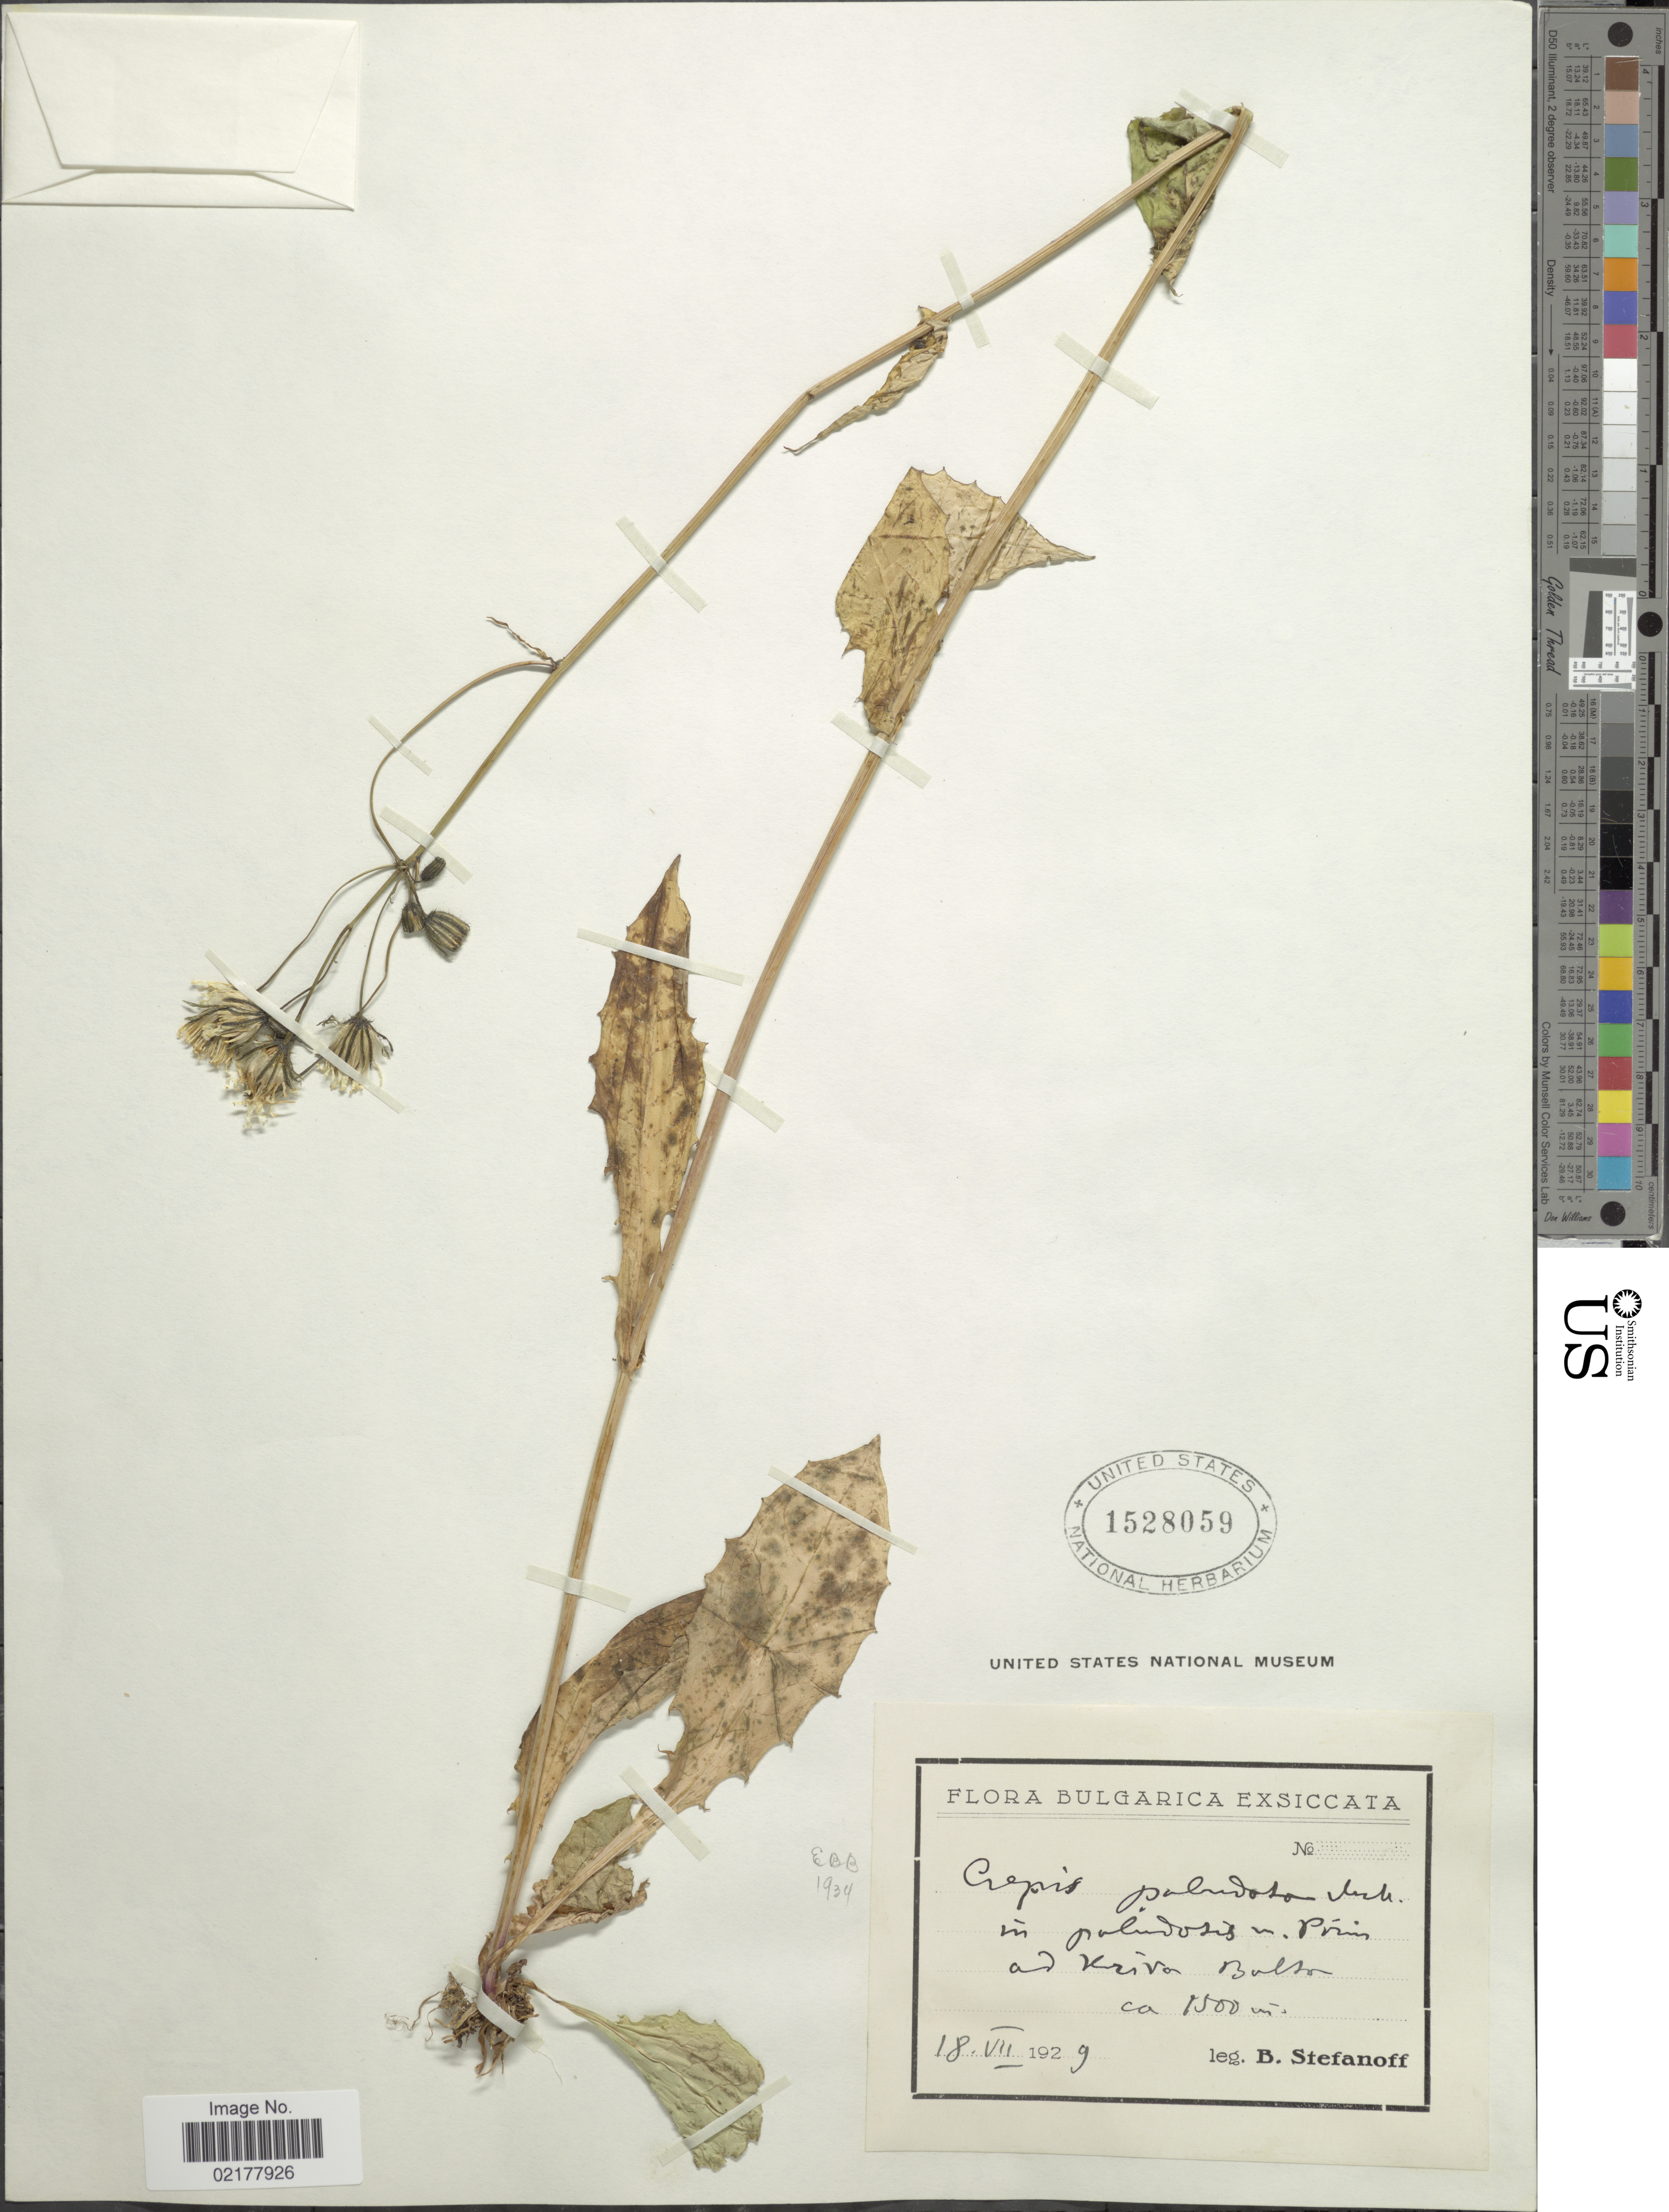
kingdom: Plantae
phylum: Tracheophyta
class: Magnoliopsida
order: Asterales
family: Asteraceae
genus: Crepis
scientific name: Crepis paludosa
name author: (L.) Moench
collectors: B. Stefanoff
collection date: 1929-07-18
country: Bulgaria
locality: Krivo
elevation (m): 1500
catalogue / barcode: US 1528059